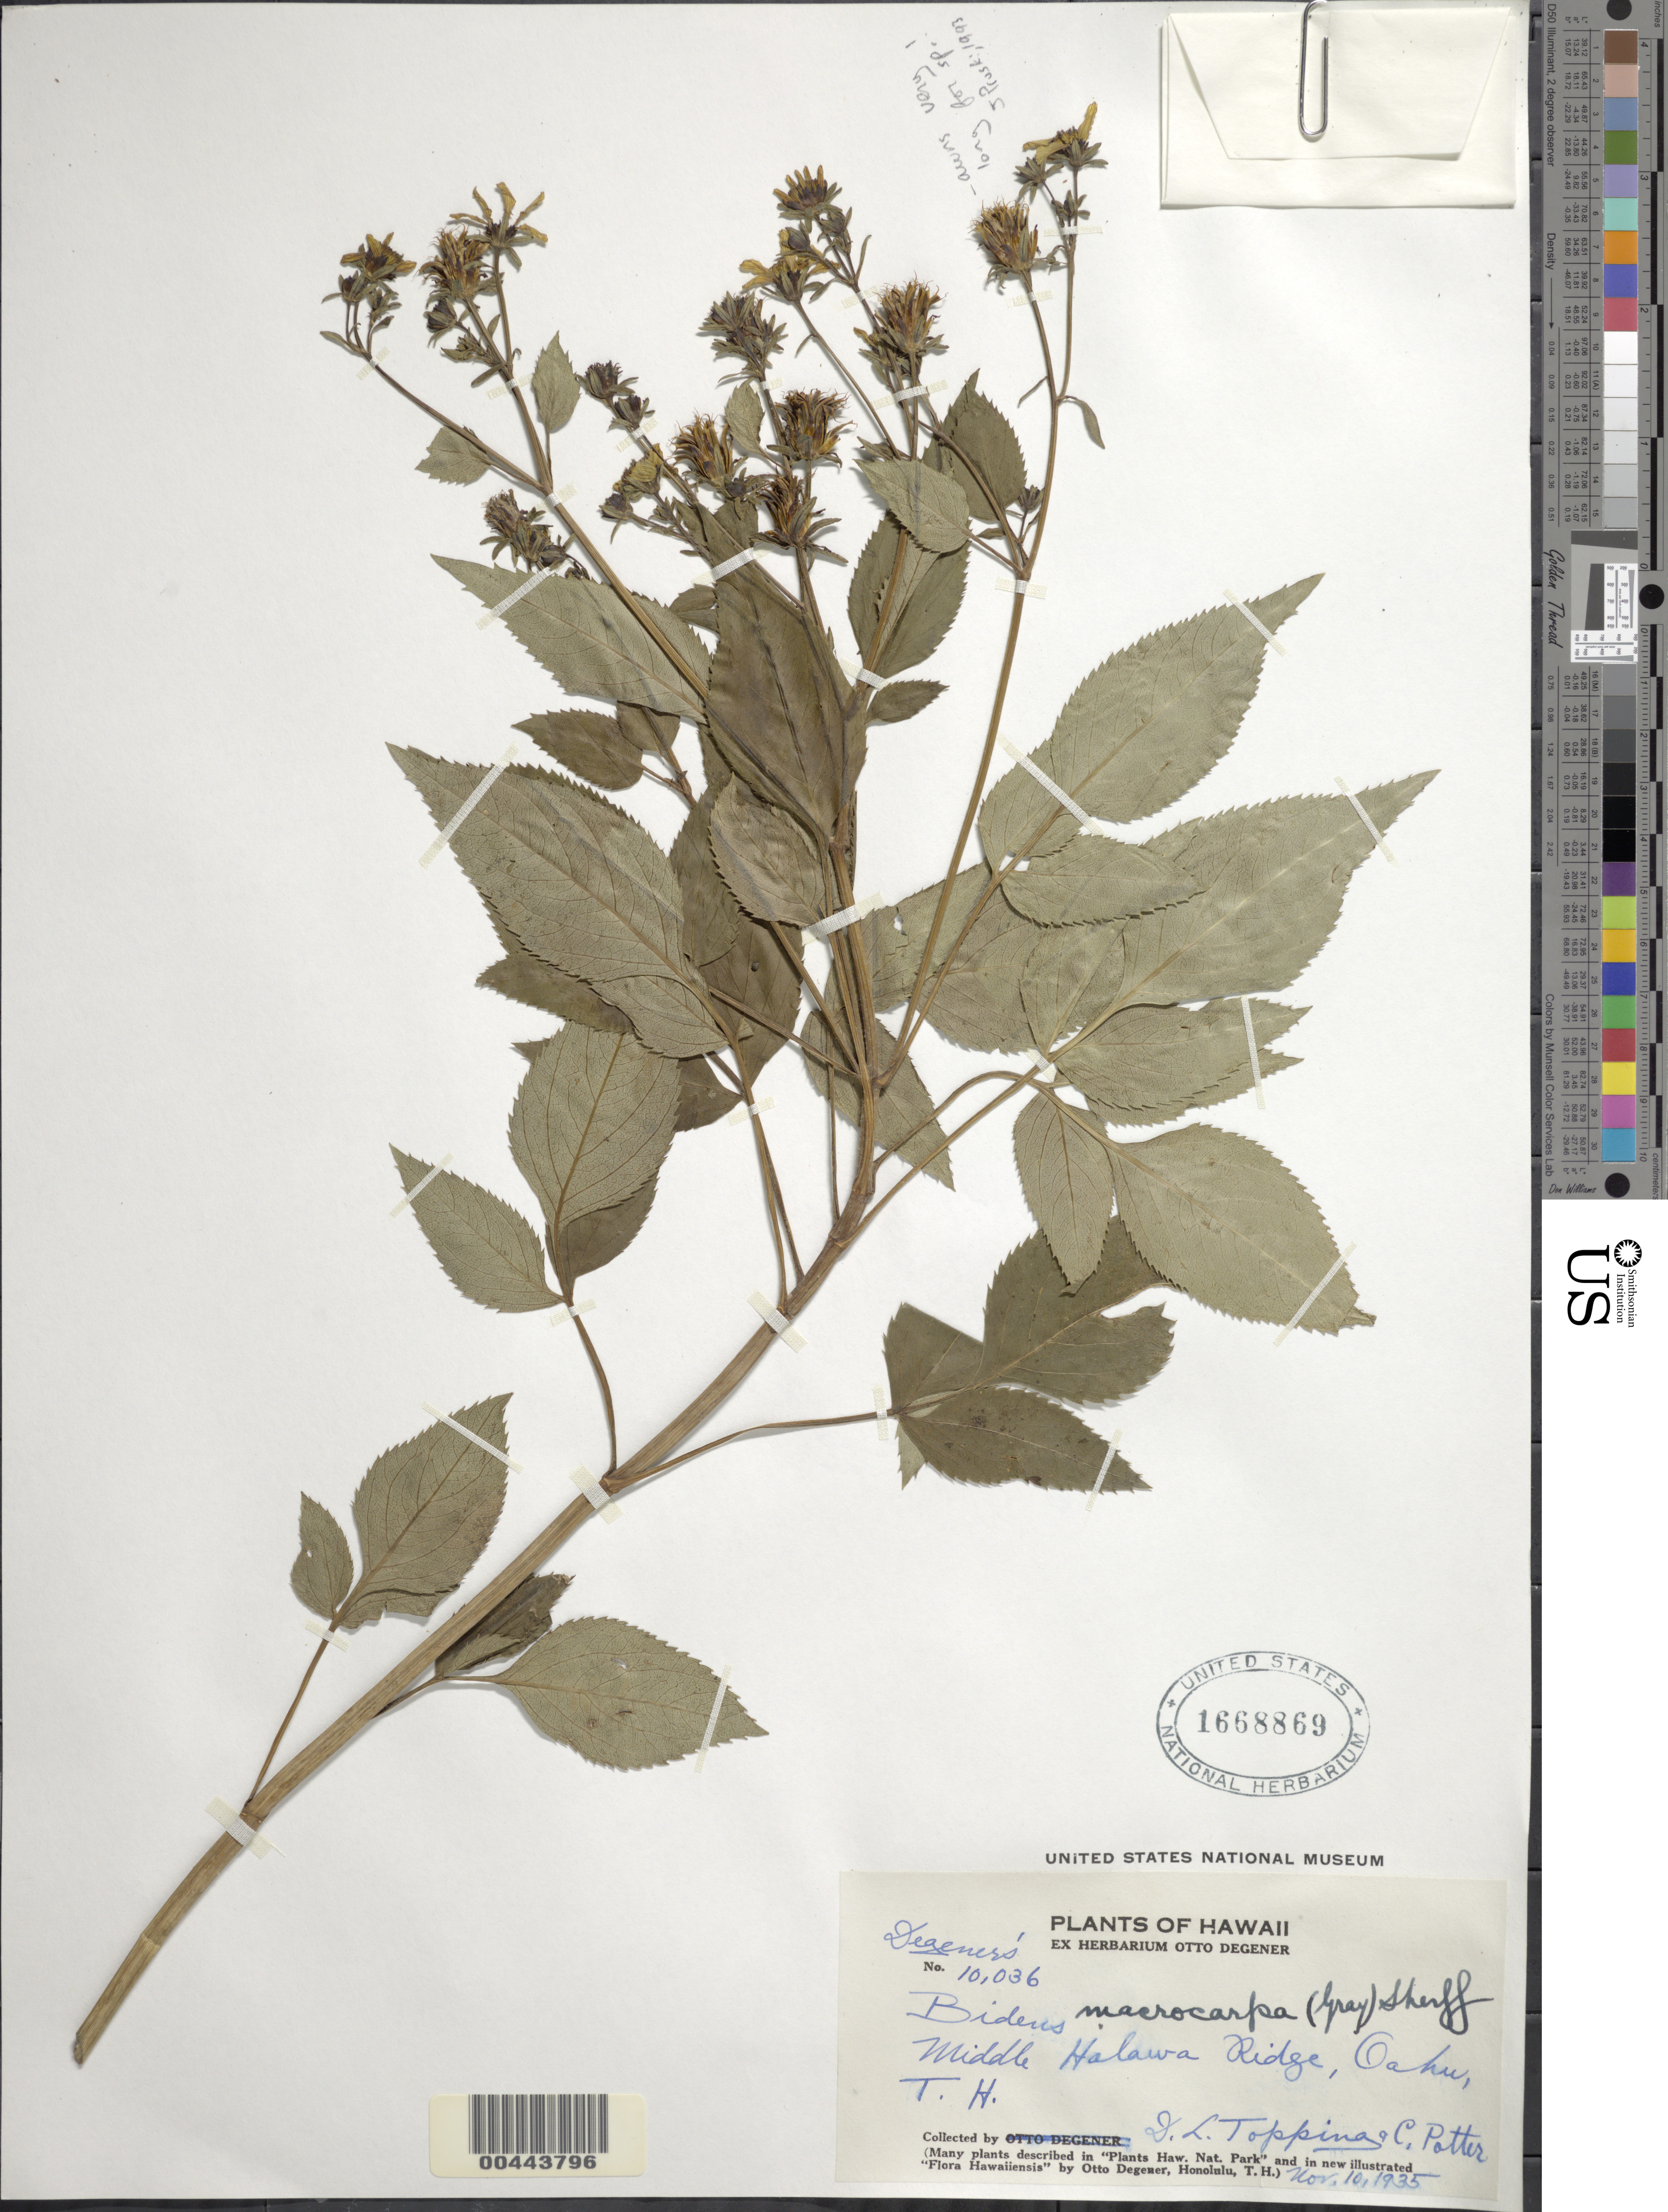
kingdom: Plantae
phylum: Tracheophyta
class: Magnoliopsida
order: Asterales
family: Asteraceae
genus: Bidens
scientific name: Bidens macrocarpa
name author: (A. Gray) Sherff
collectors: D. L. Topping & C. Potter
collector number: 10036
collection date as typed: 10 Nov 1935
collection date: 1935-11-10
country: United States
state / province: Hawaii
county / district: Honolulu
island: Oahu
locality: Middle Halawa Ridge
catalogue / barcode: US 1668869